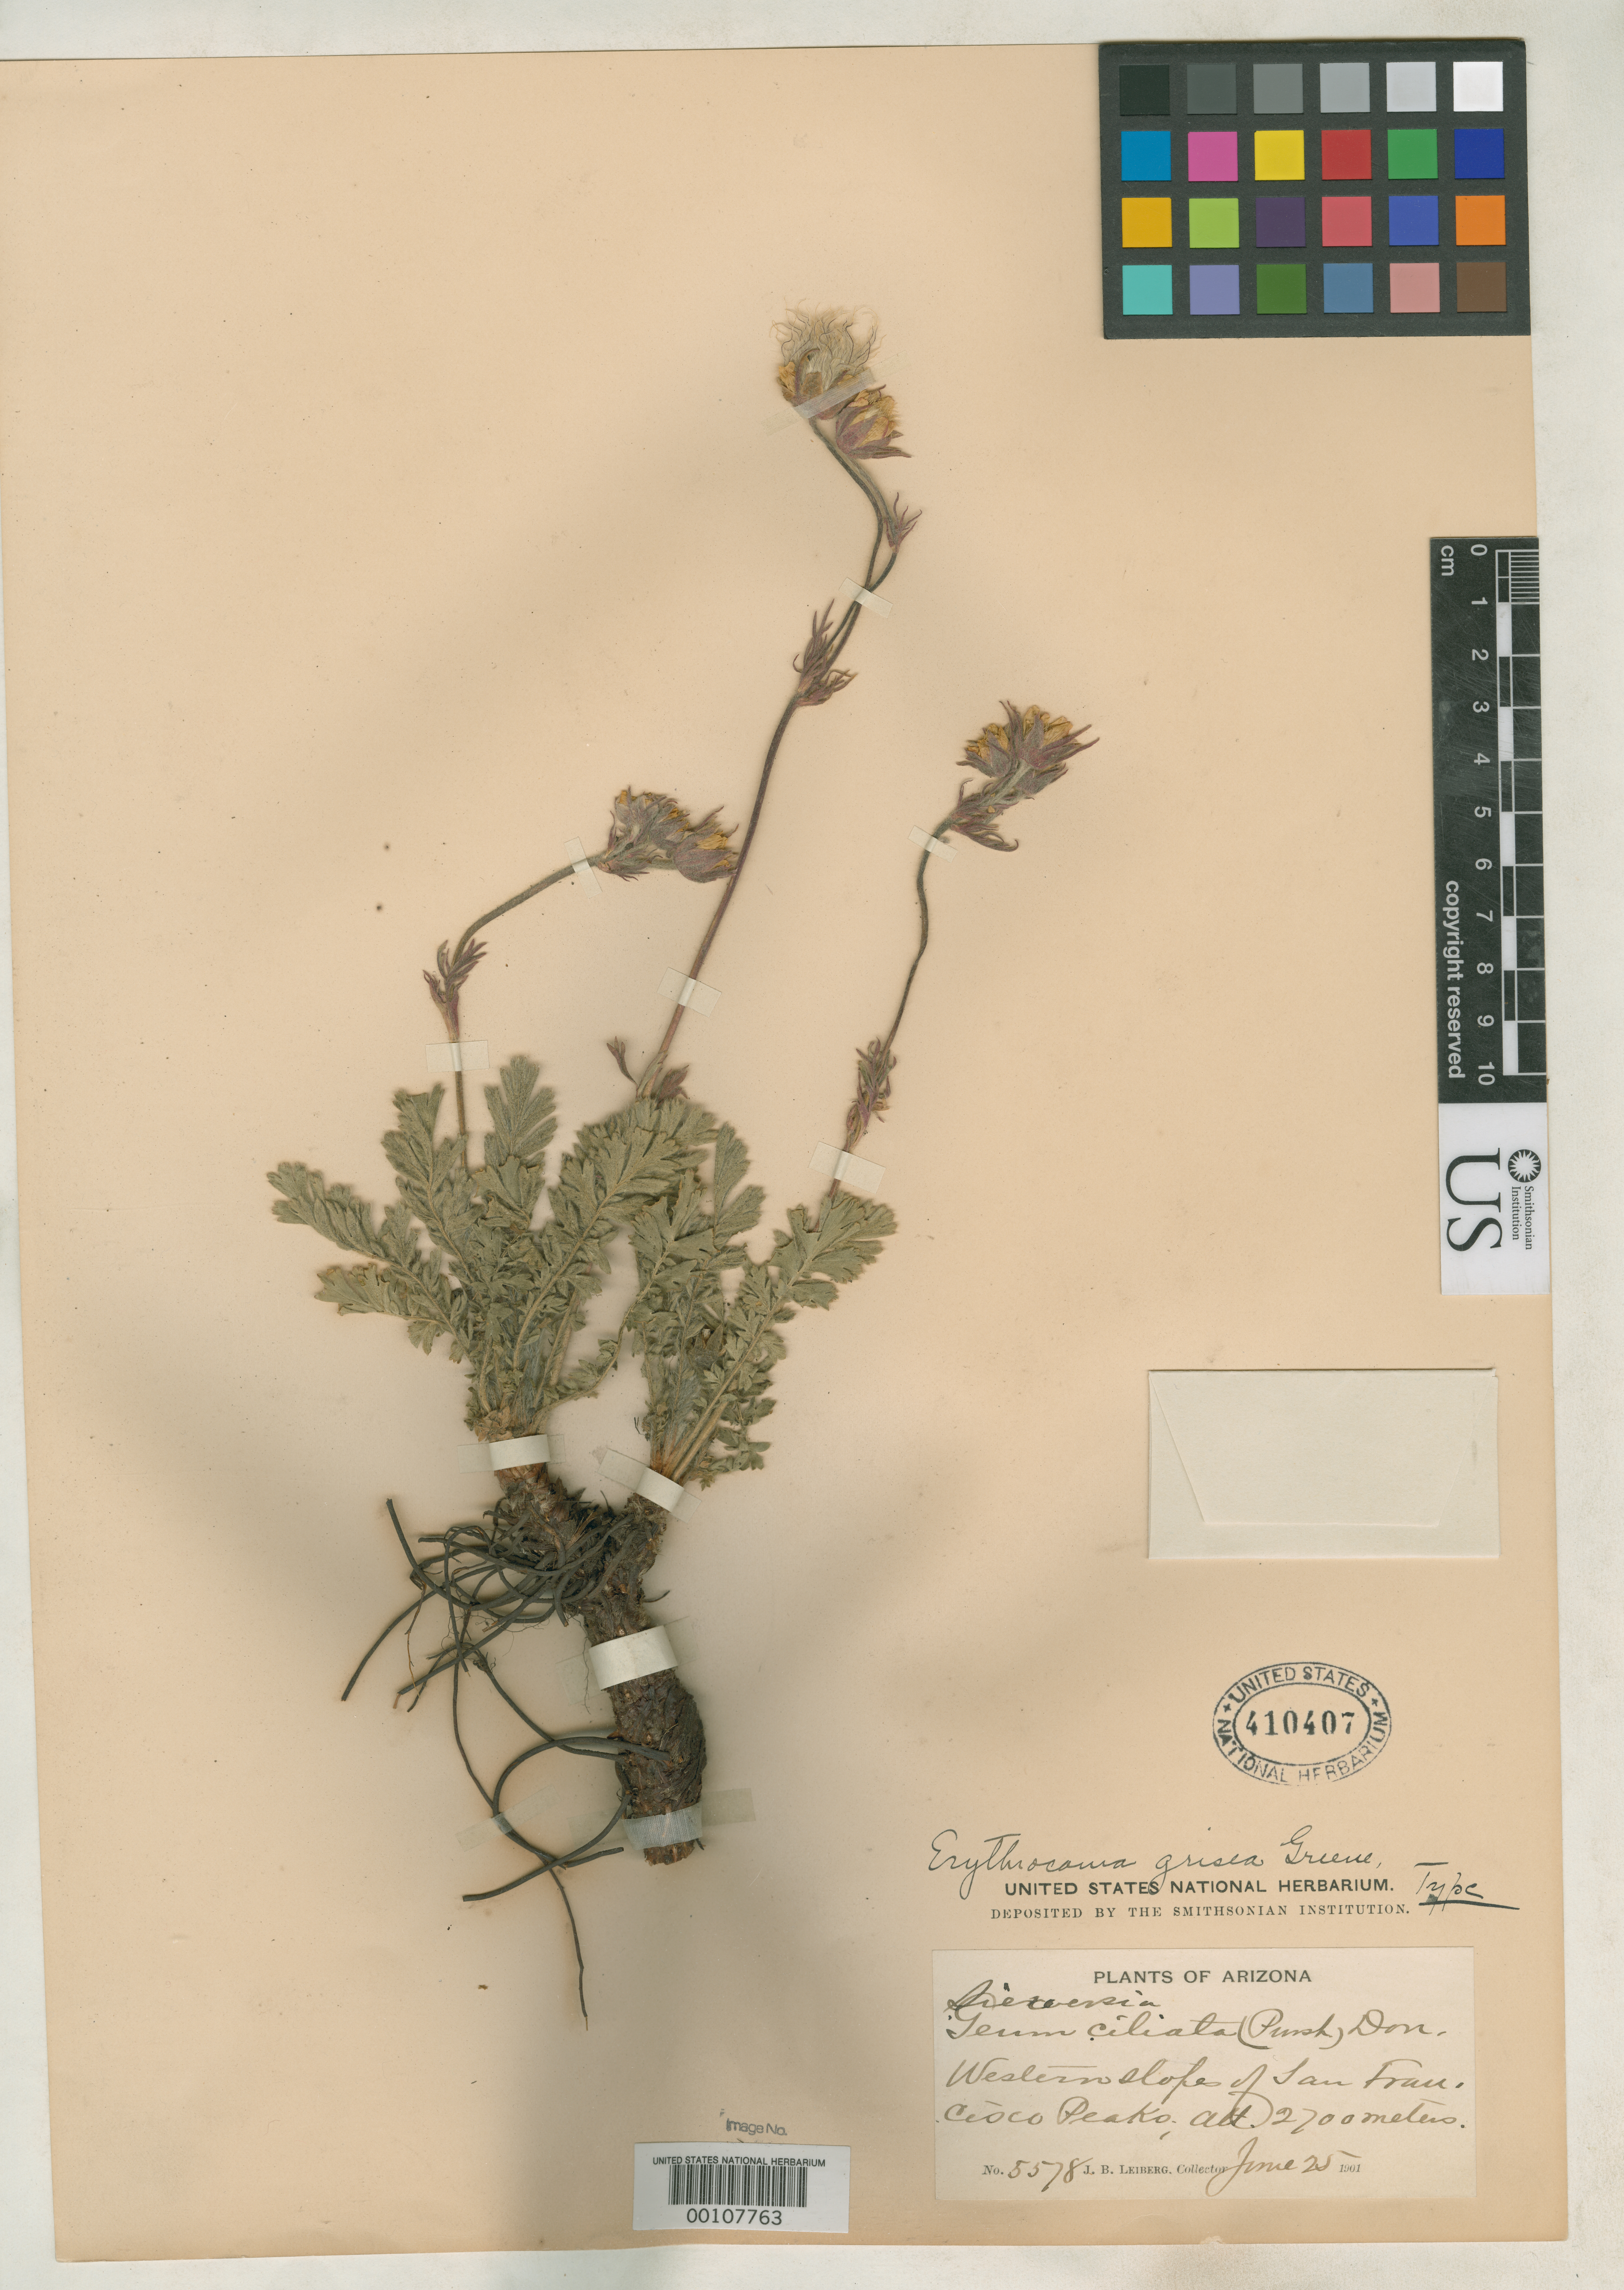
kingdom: Plantae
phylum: Tracheophyta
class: Magnoliopsida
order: Rosales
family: Rosaceae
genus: Erythrocoma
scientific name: Erythrocoma grisea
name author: Greene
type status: Holotype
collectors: J. Leiberg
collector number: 5578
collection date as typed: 25 Jun 1901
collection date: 1901-06-25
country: United States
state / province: Arizona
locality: San Francisco Mts.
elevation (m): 2700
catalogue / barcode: US 410407